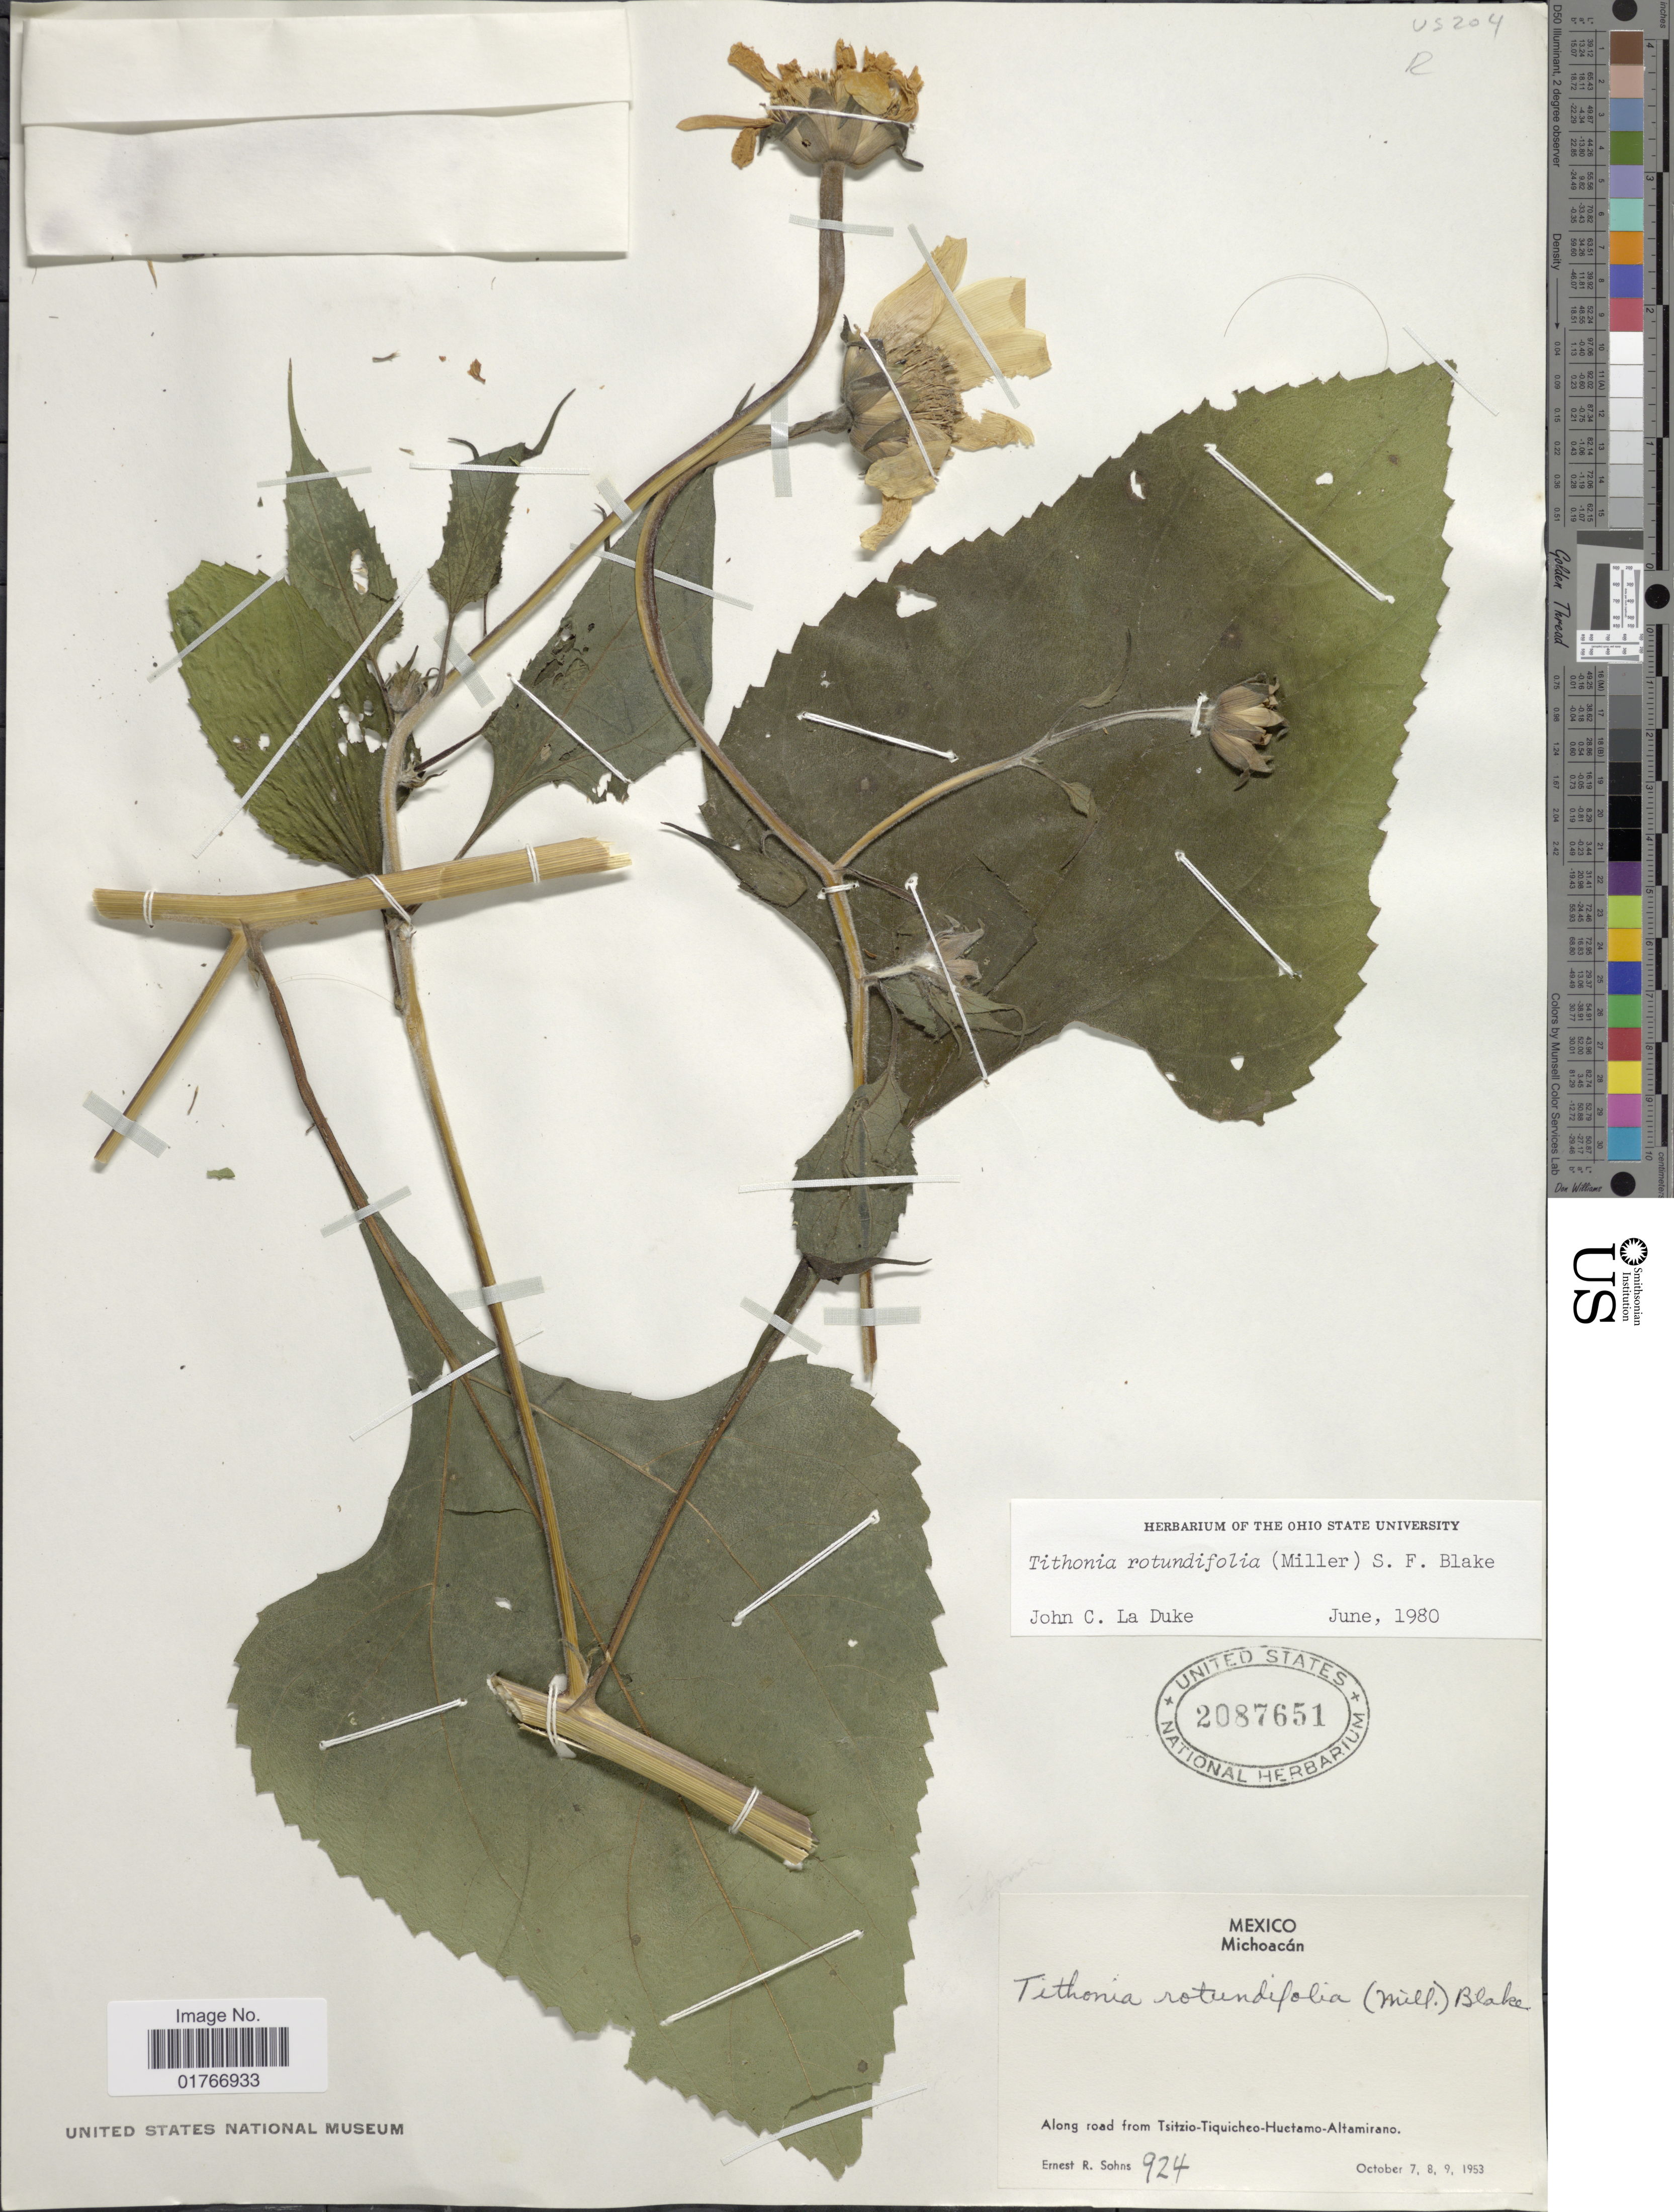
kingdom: Plantae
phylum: Tracheophyta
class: Magnoliopsida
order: Asterales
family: Asteraceae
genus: Tithonia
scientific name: Tithonia rotundifolia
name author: (Mill.) S.F. Blake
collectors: E. R. Sohns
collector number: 924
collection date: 1953-10-07/1953-10-09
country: Mexico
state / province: Michoacán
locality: Along road from Tsitzio-Tiquichero-Huetamo-Altamirano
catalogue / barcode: US 2087651